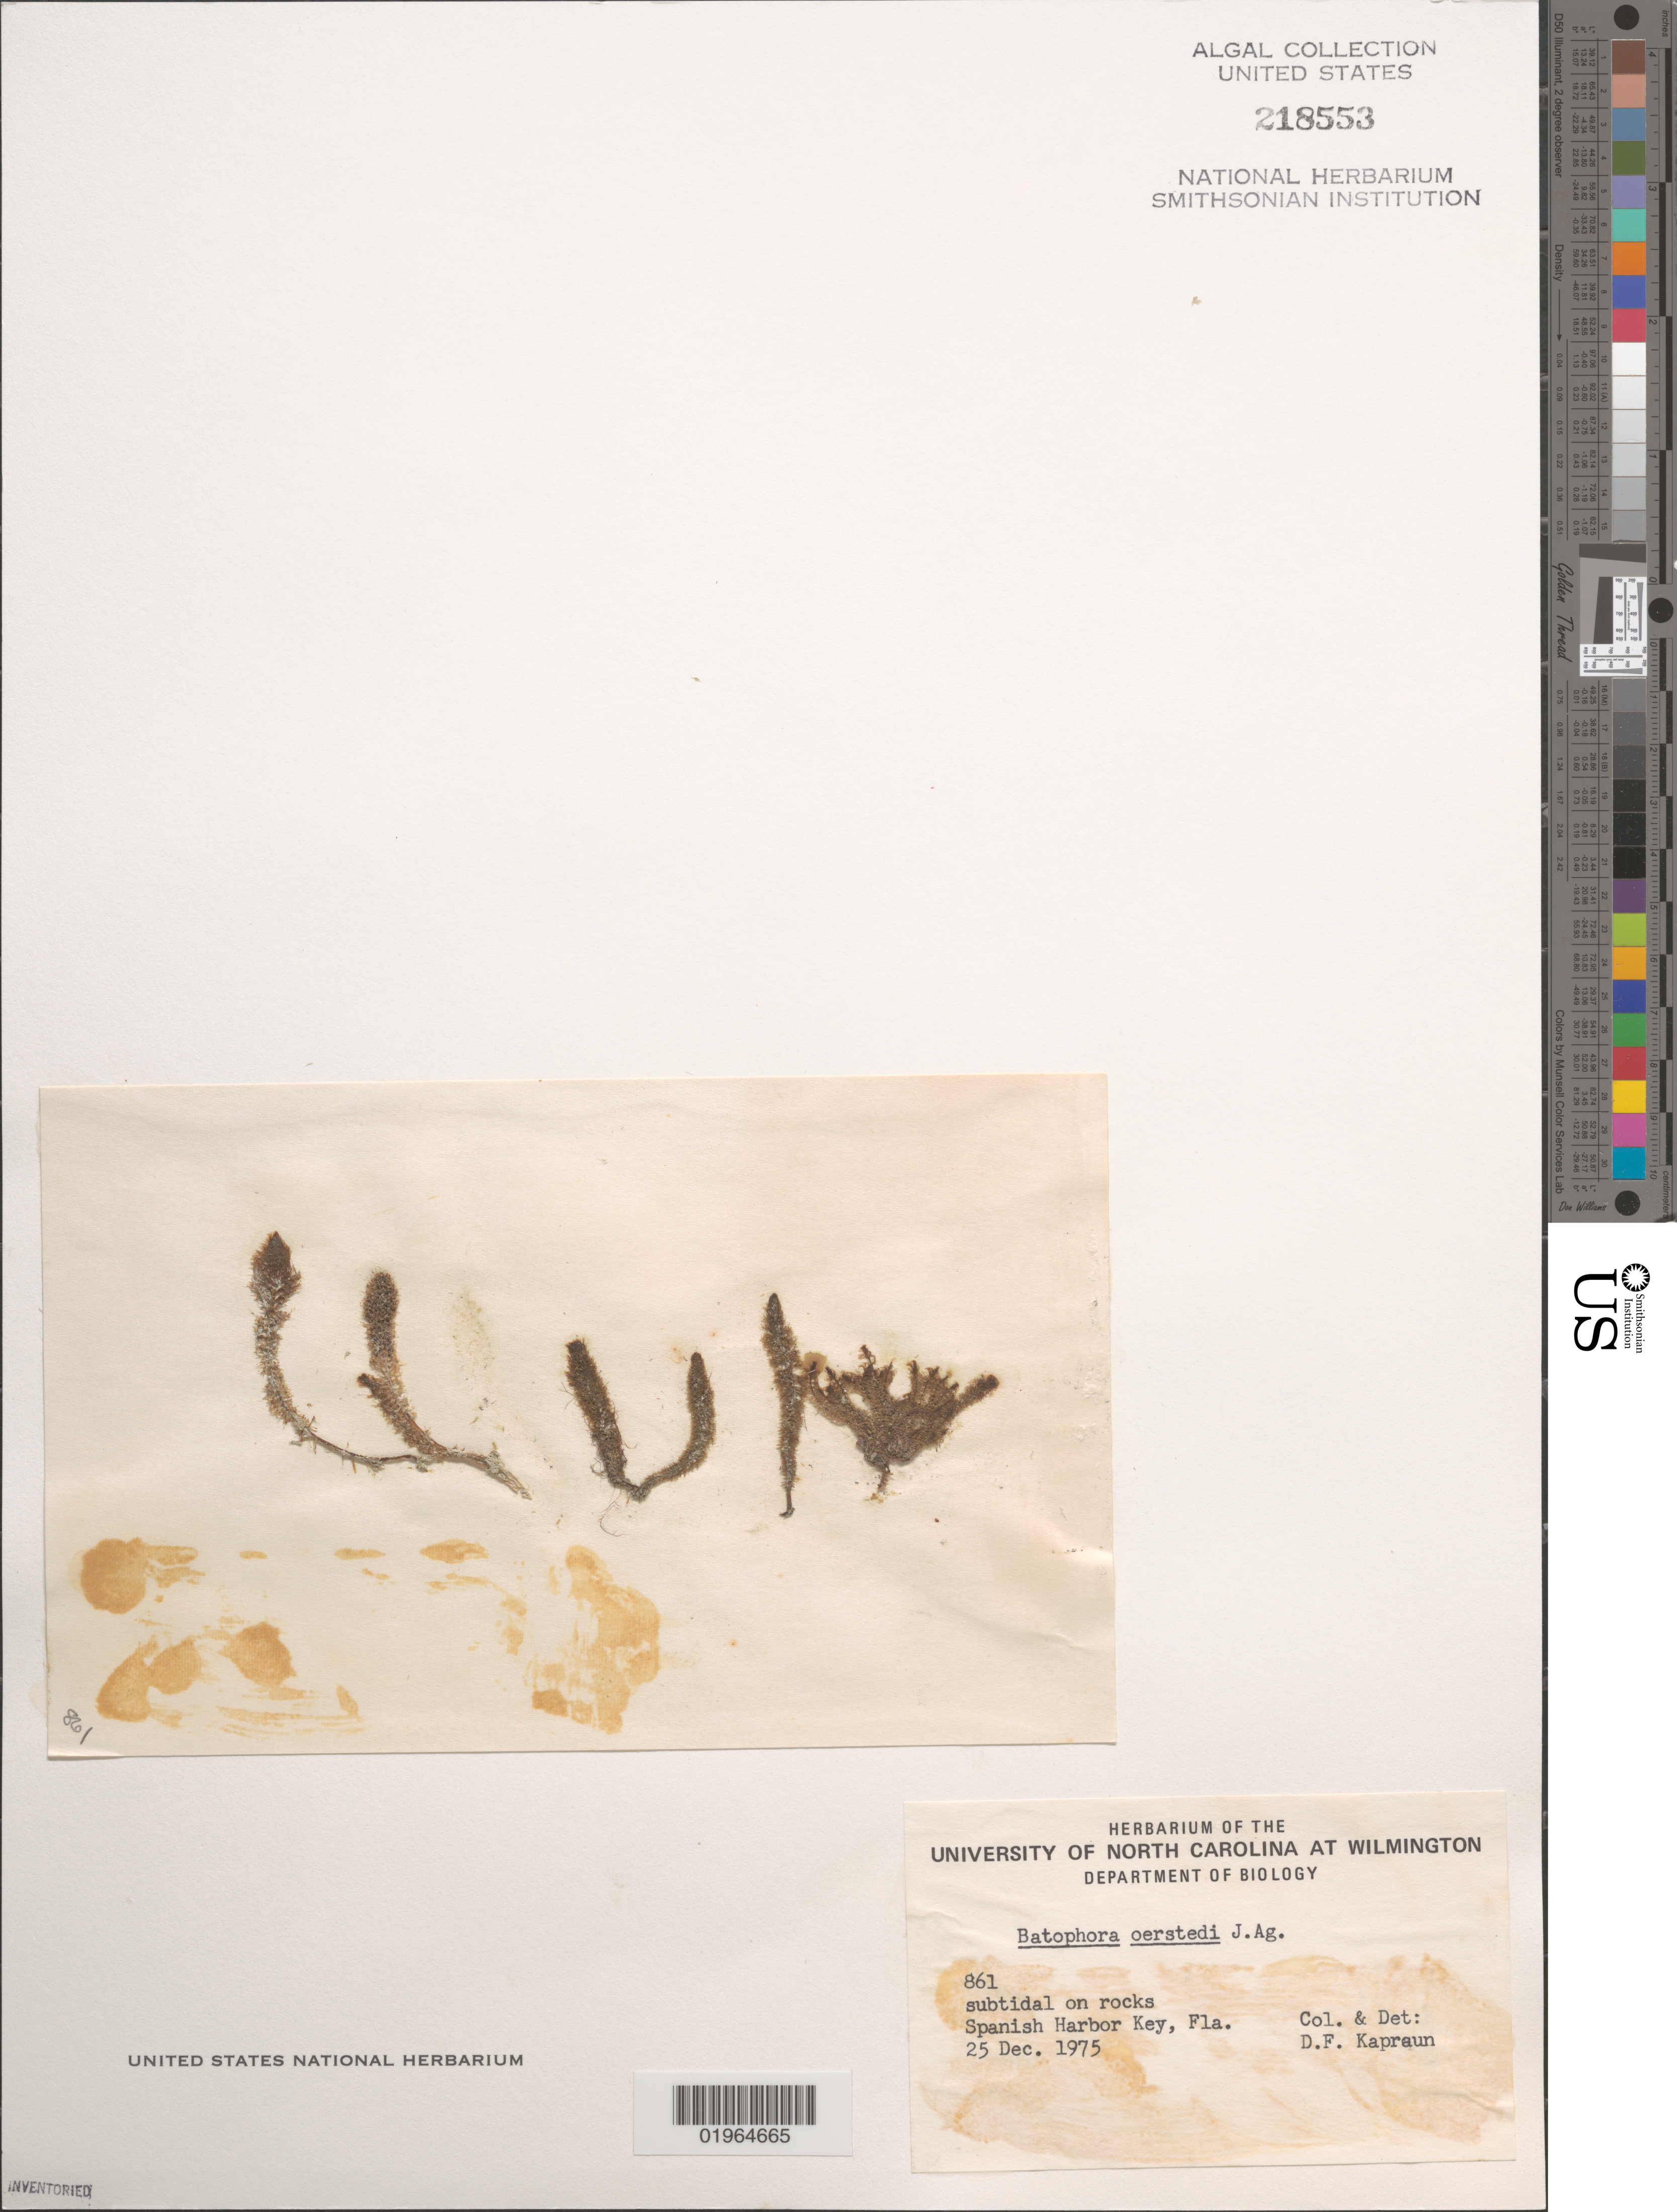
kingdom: Plantae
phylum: Chlorophyta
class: Ulvophyceae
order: Dasycladales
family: Dasycladaceae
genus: Batophora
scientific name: Batophora oerstedii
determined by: Kapraun, D. F.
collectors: D. F. Kapraun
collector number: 861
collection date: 1975-12-25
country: United States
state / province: Florida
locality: Subtidal on rocks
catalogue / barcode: US 218553